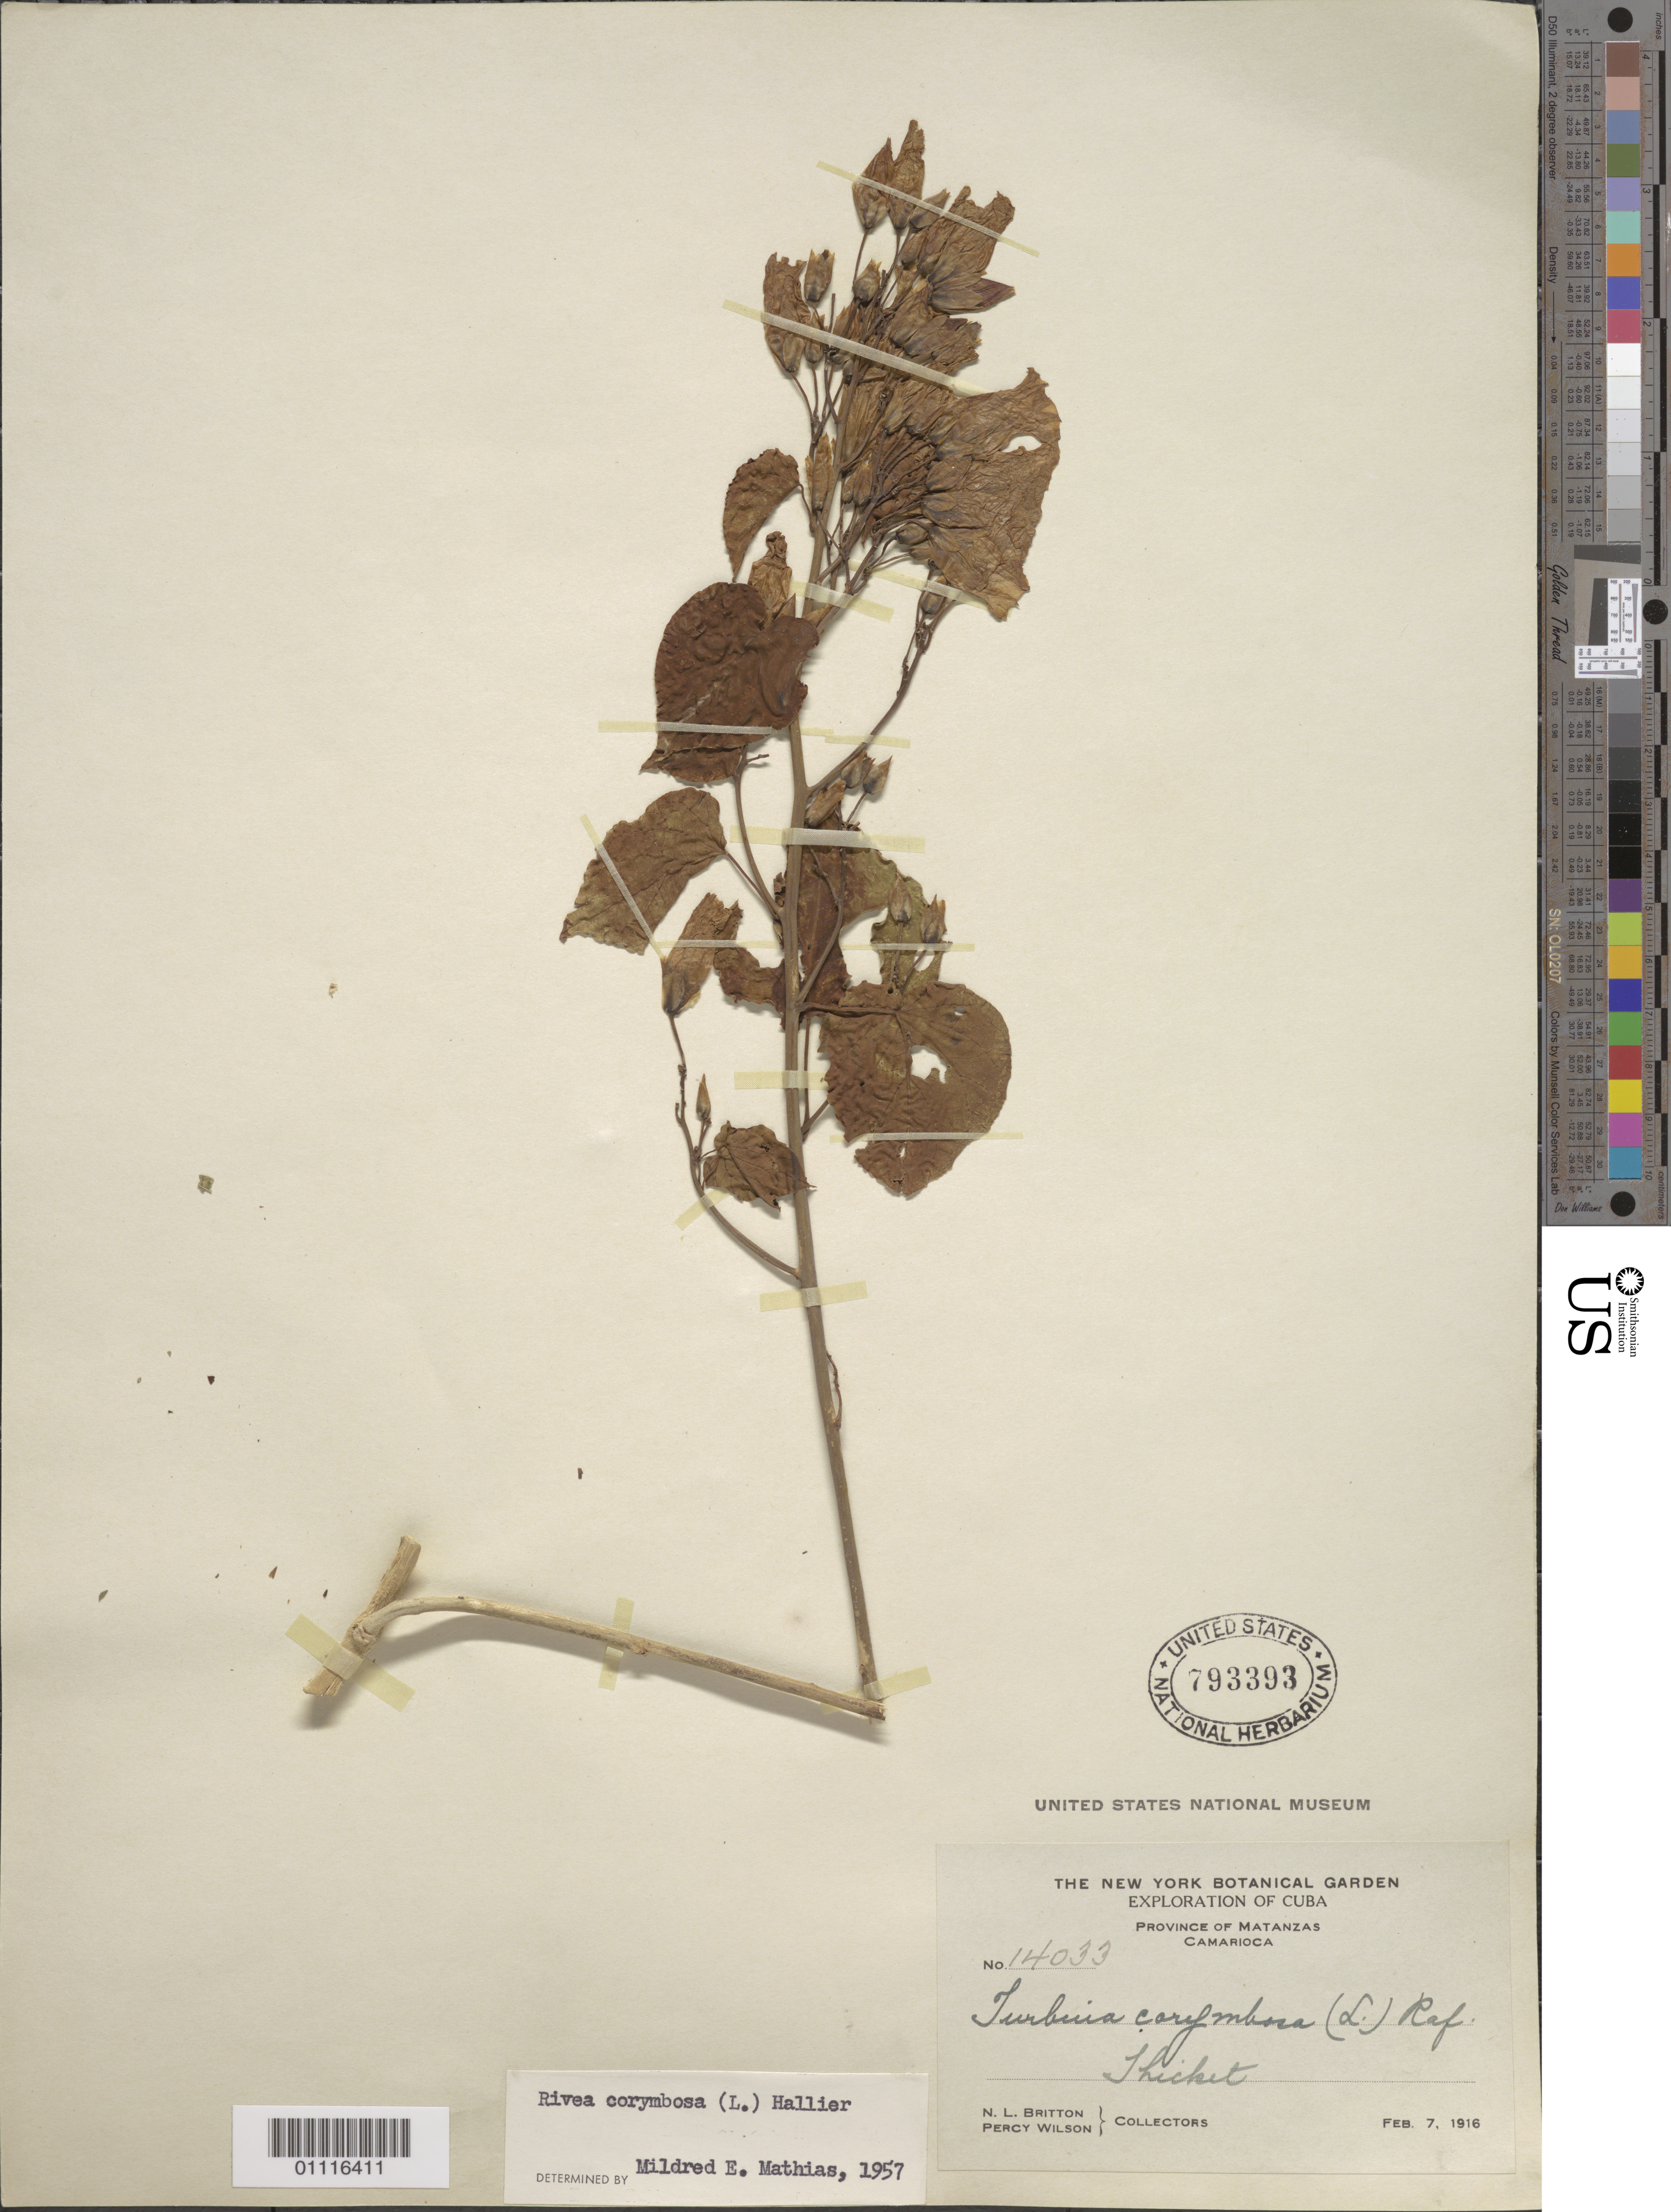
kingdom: Plantae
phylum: Tracheophyta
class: Magnoliopsida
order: Solanales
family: Convolvulaceae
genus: Turbina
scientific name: Turbina corymbosa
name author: (L.) Raf.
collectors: N. Britton & P. Wilson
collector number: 14033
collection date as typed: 07 Feb 1916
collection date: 1916-02-07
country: Cuba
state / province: Matanzas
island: Cuba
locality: Camarioca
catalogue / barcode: US 793393